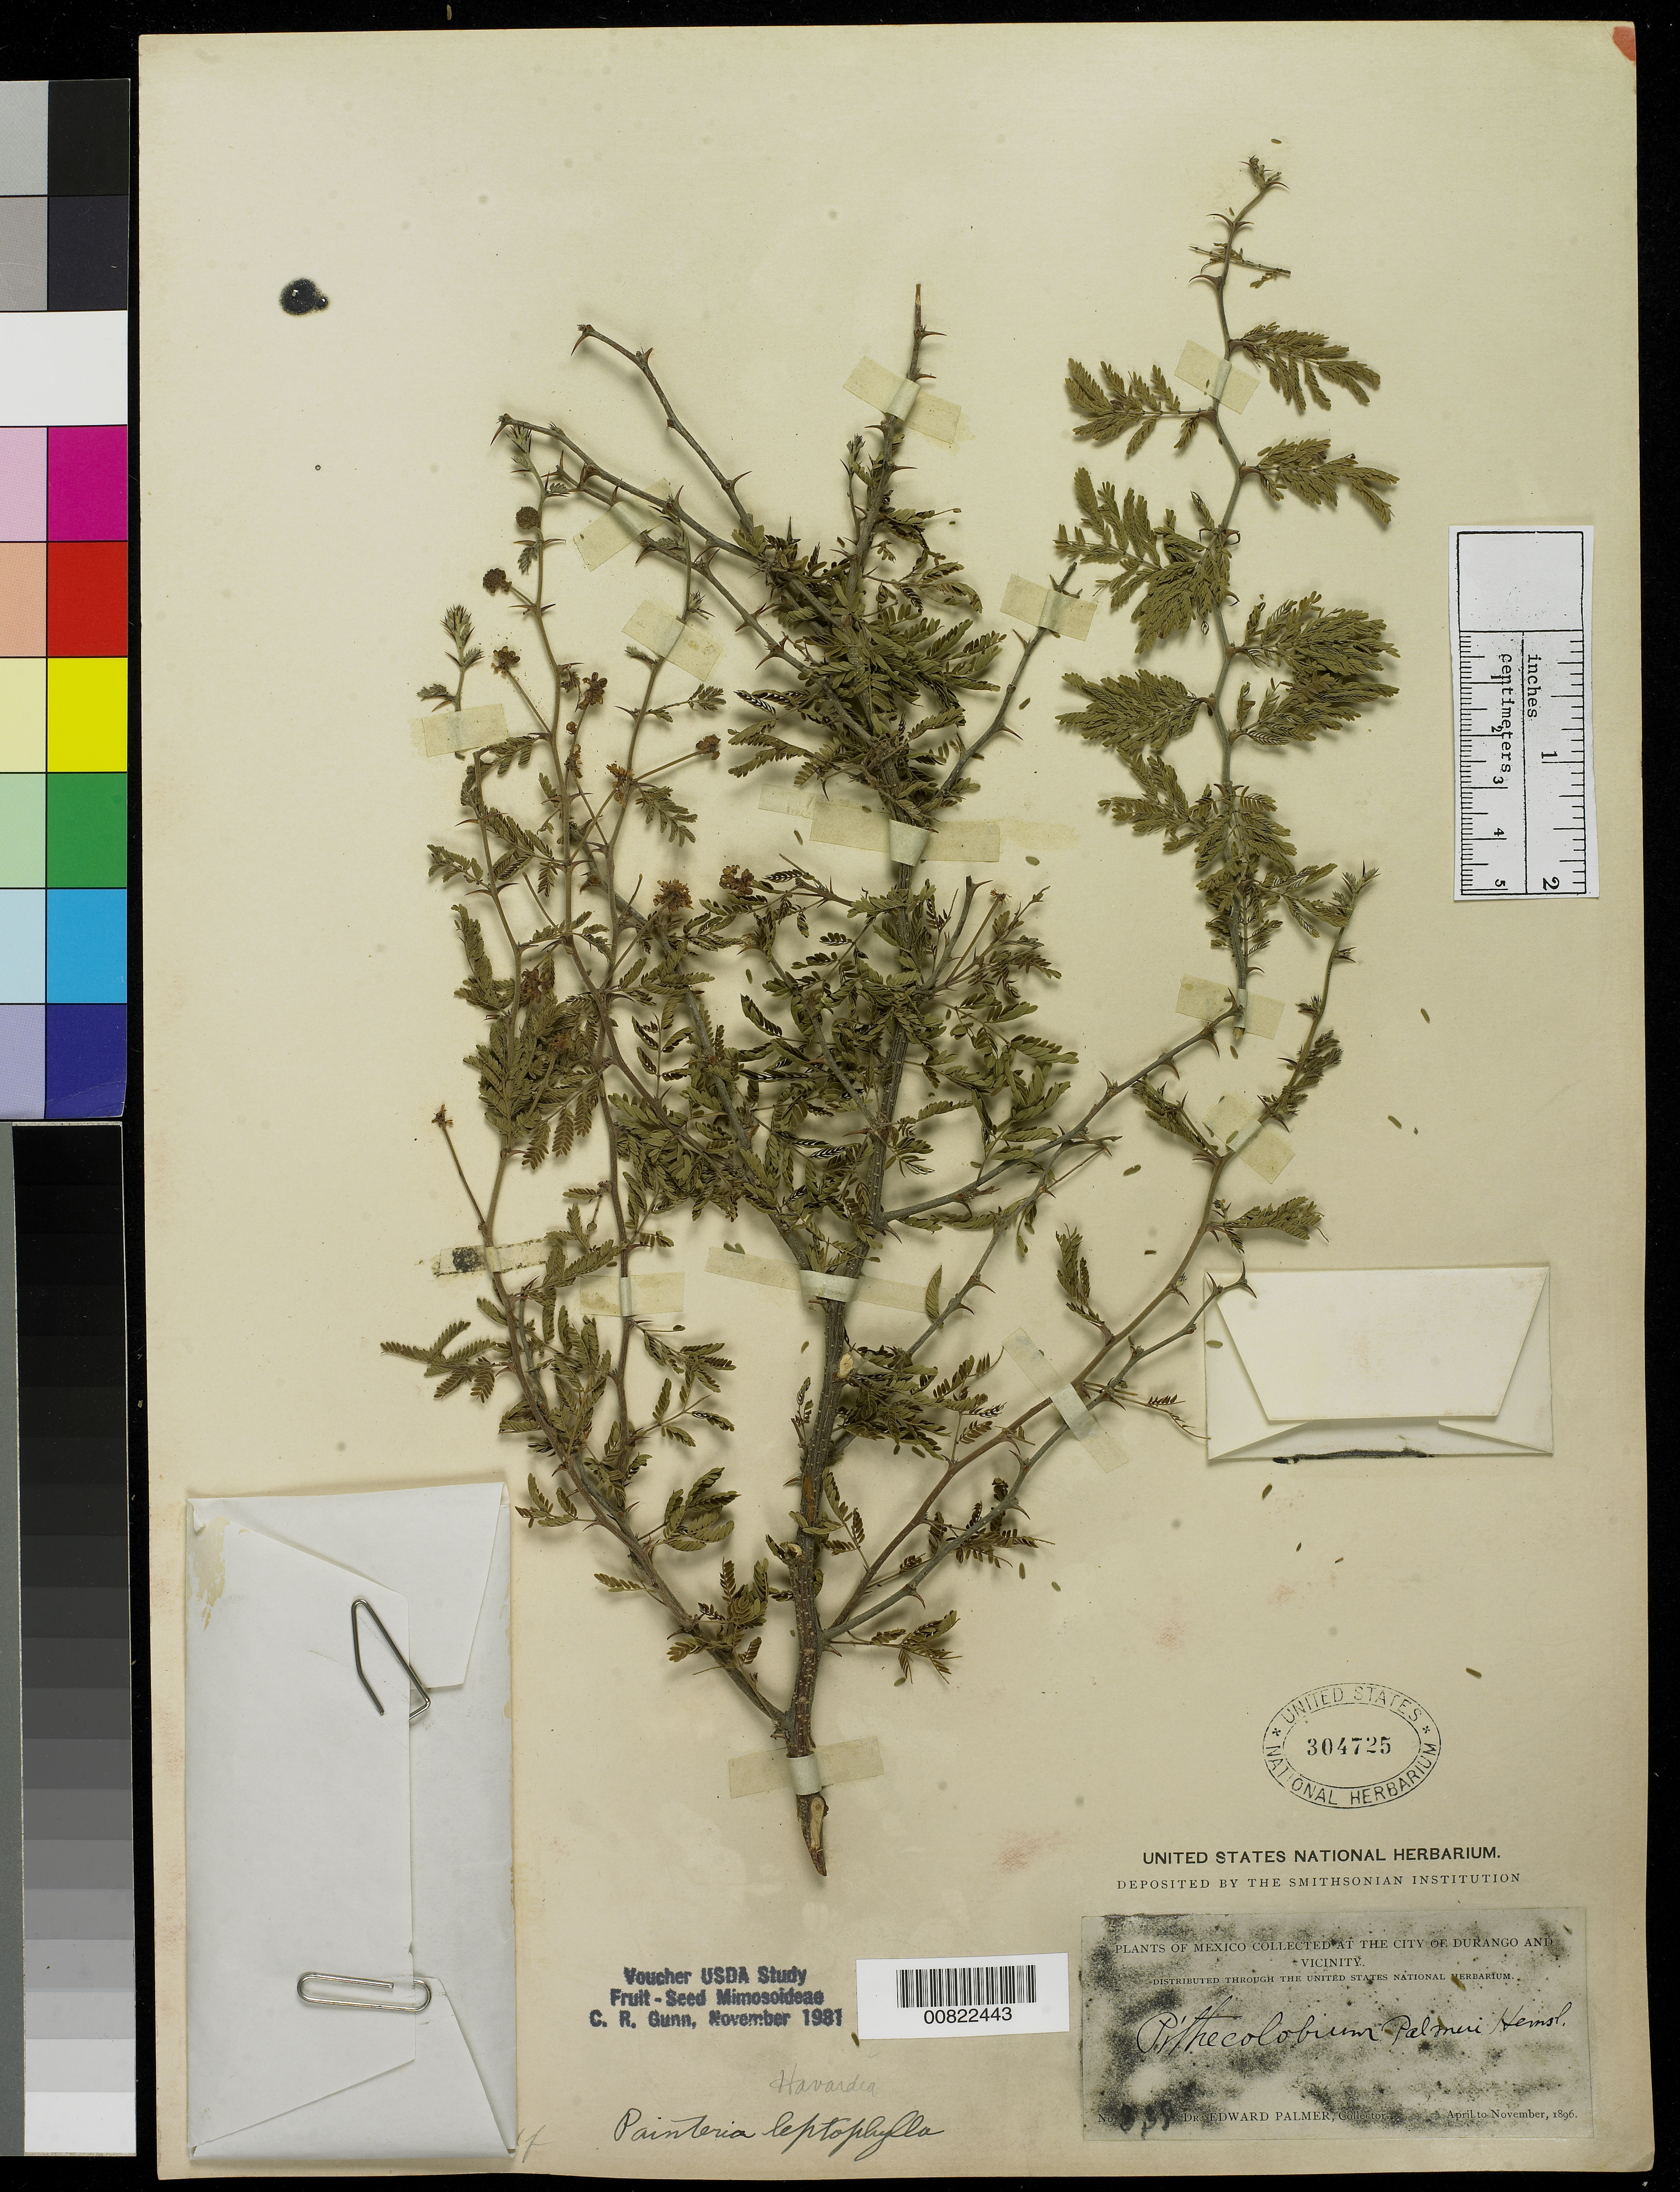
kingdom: Plantae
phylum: Tracheophyta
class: Magnoliopsida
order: Fabales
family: Fabaceae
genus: Ricoa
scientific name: Ricoa leptophylla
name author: (DC.) Duno & Torke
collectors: E. Palmer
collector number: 338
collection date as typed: Apr 1896 to -- Nov 1896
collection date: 1896-04/1896-11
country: Mexico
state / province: Durango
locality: City of Durango and vicinity.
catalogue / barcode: US 304725